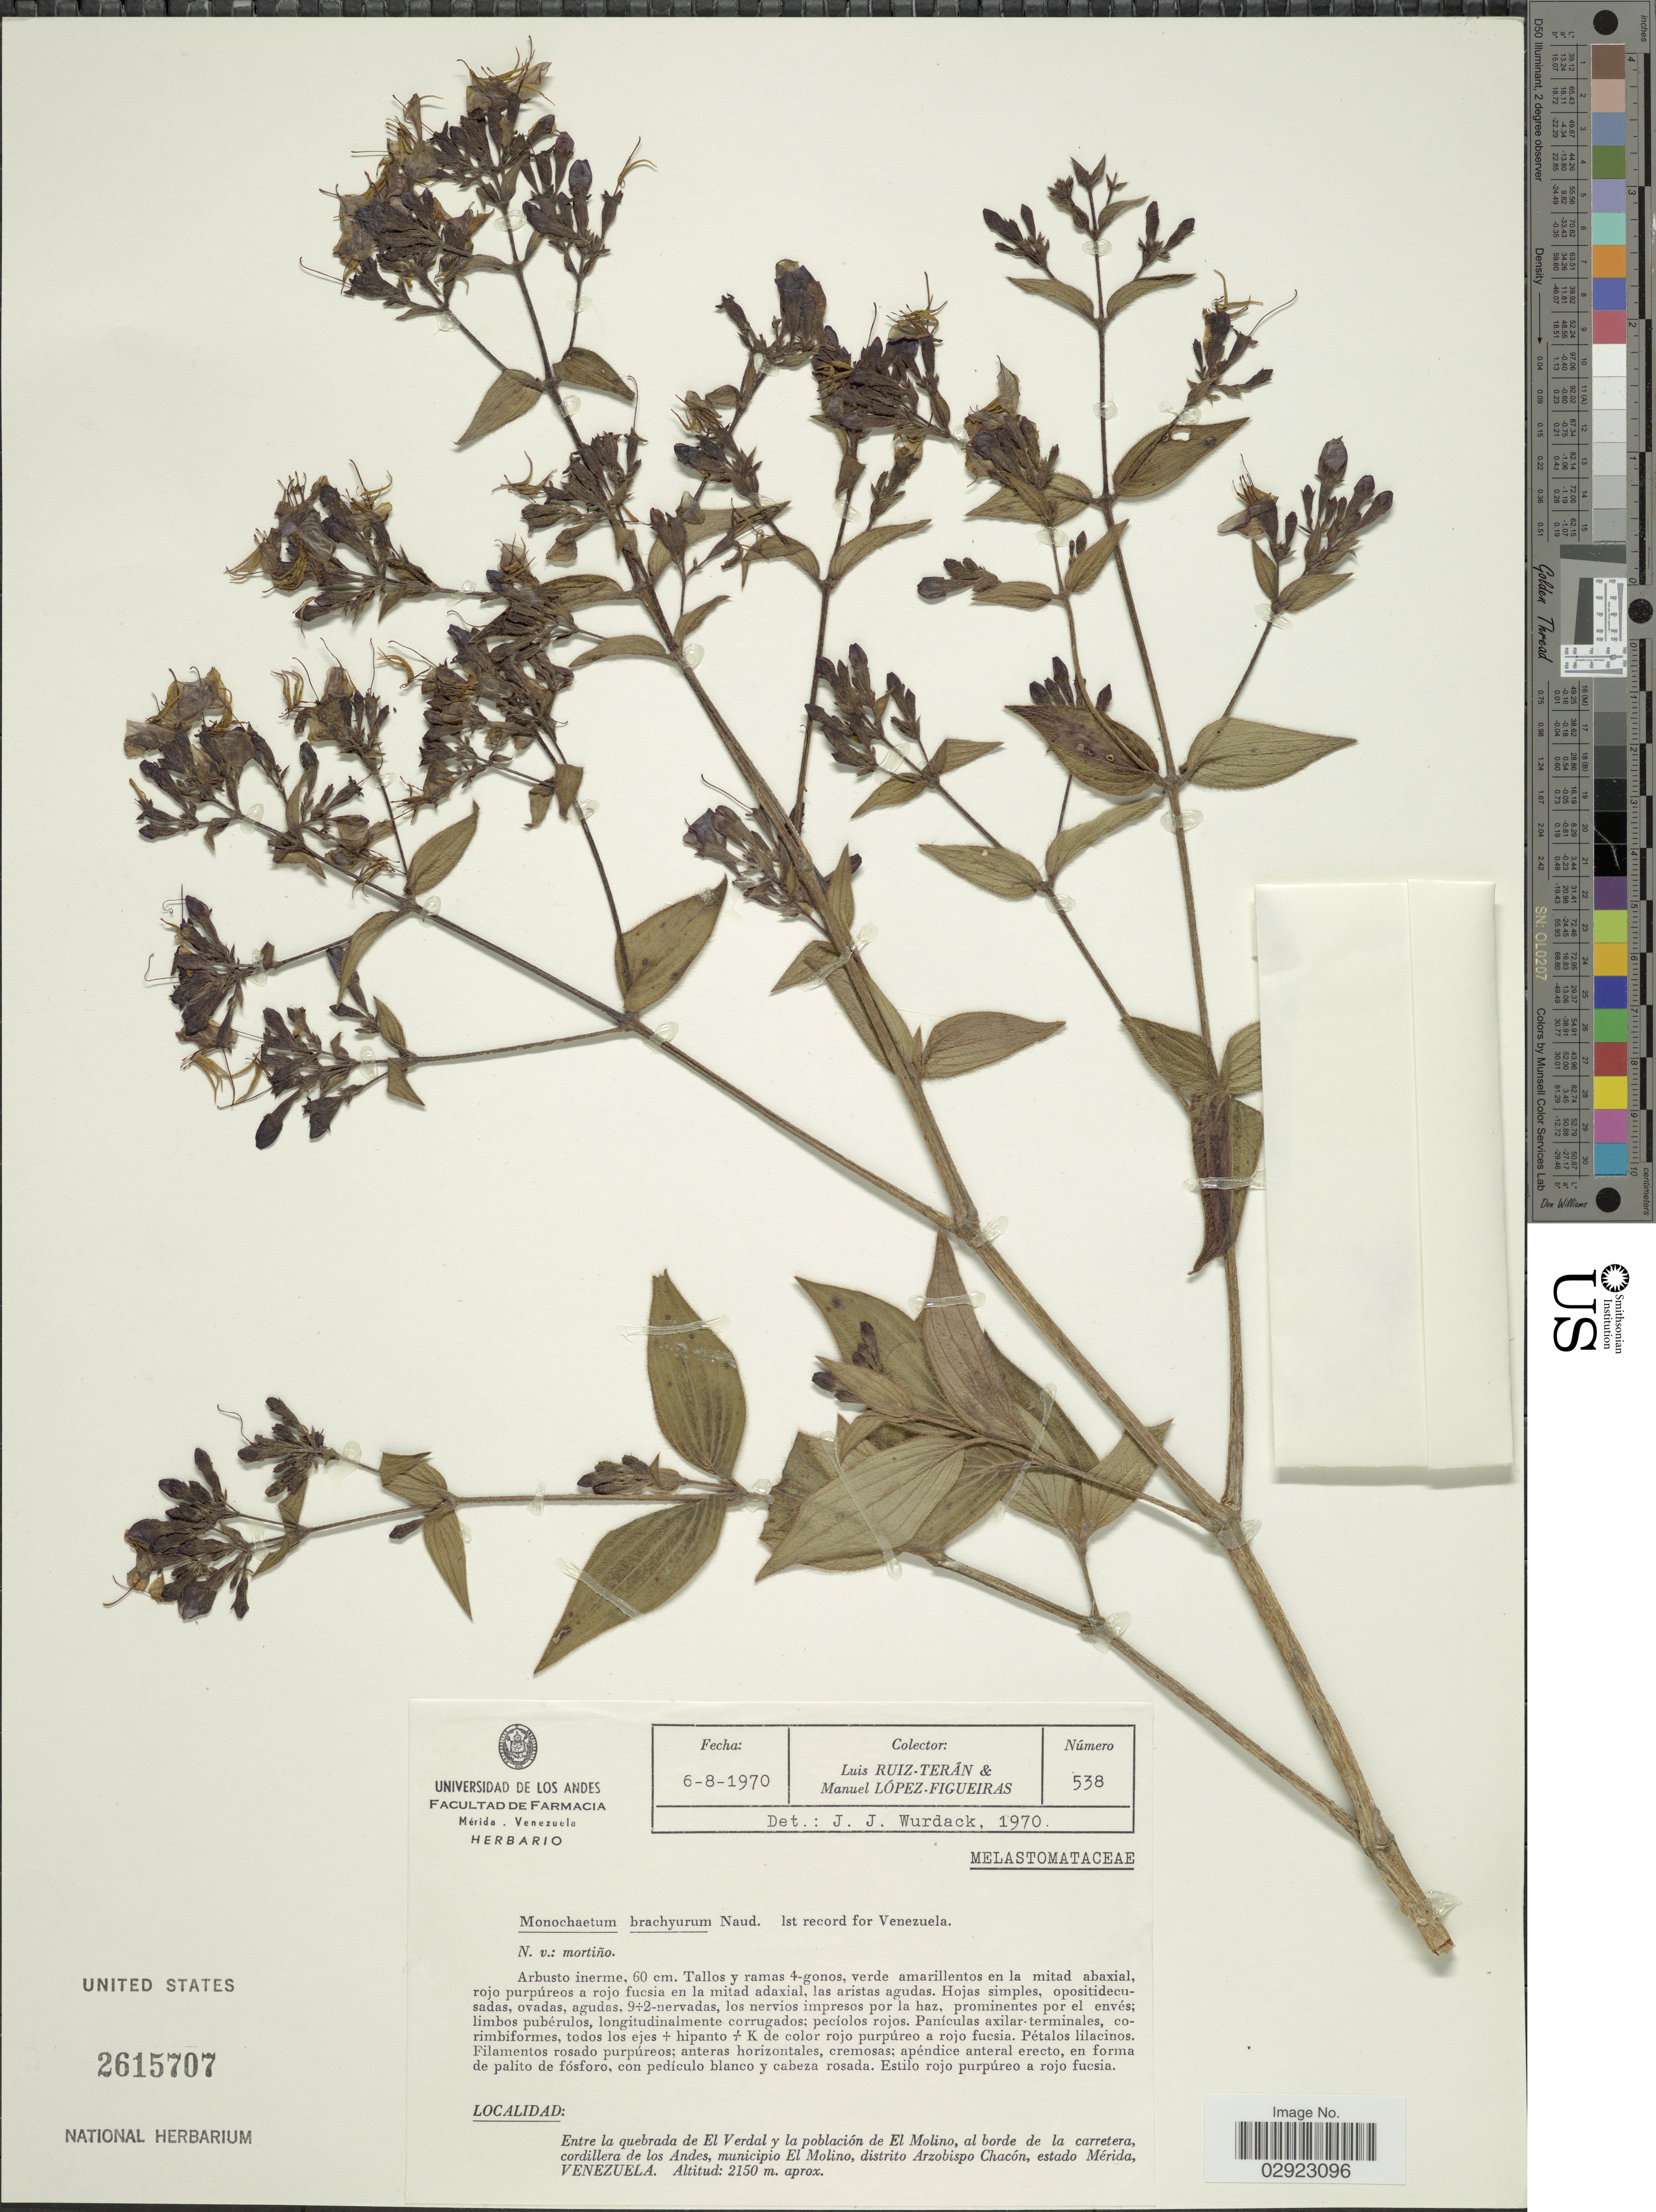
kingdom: Plantae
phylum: Tracheophyta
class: Magnoliopsida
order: Myrtales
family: Melastomataceae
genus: Monochaetum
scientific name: Monochaetum brachyurum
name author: Naudin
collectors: L. Teran & M. López Figueiras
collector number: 538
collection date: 1970-08-06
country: Venezuela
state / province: Mérida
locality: Entre la quebrada de El Verdal y la población de El Molino, al borde de la carretera, cordillera de los Andes, municipio El Molino, distrito Arzobispo Chacón.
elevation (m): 2150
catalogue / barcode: US 2615707